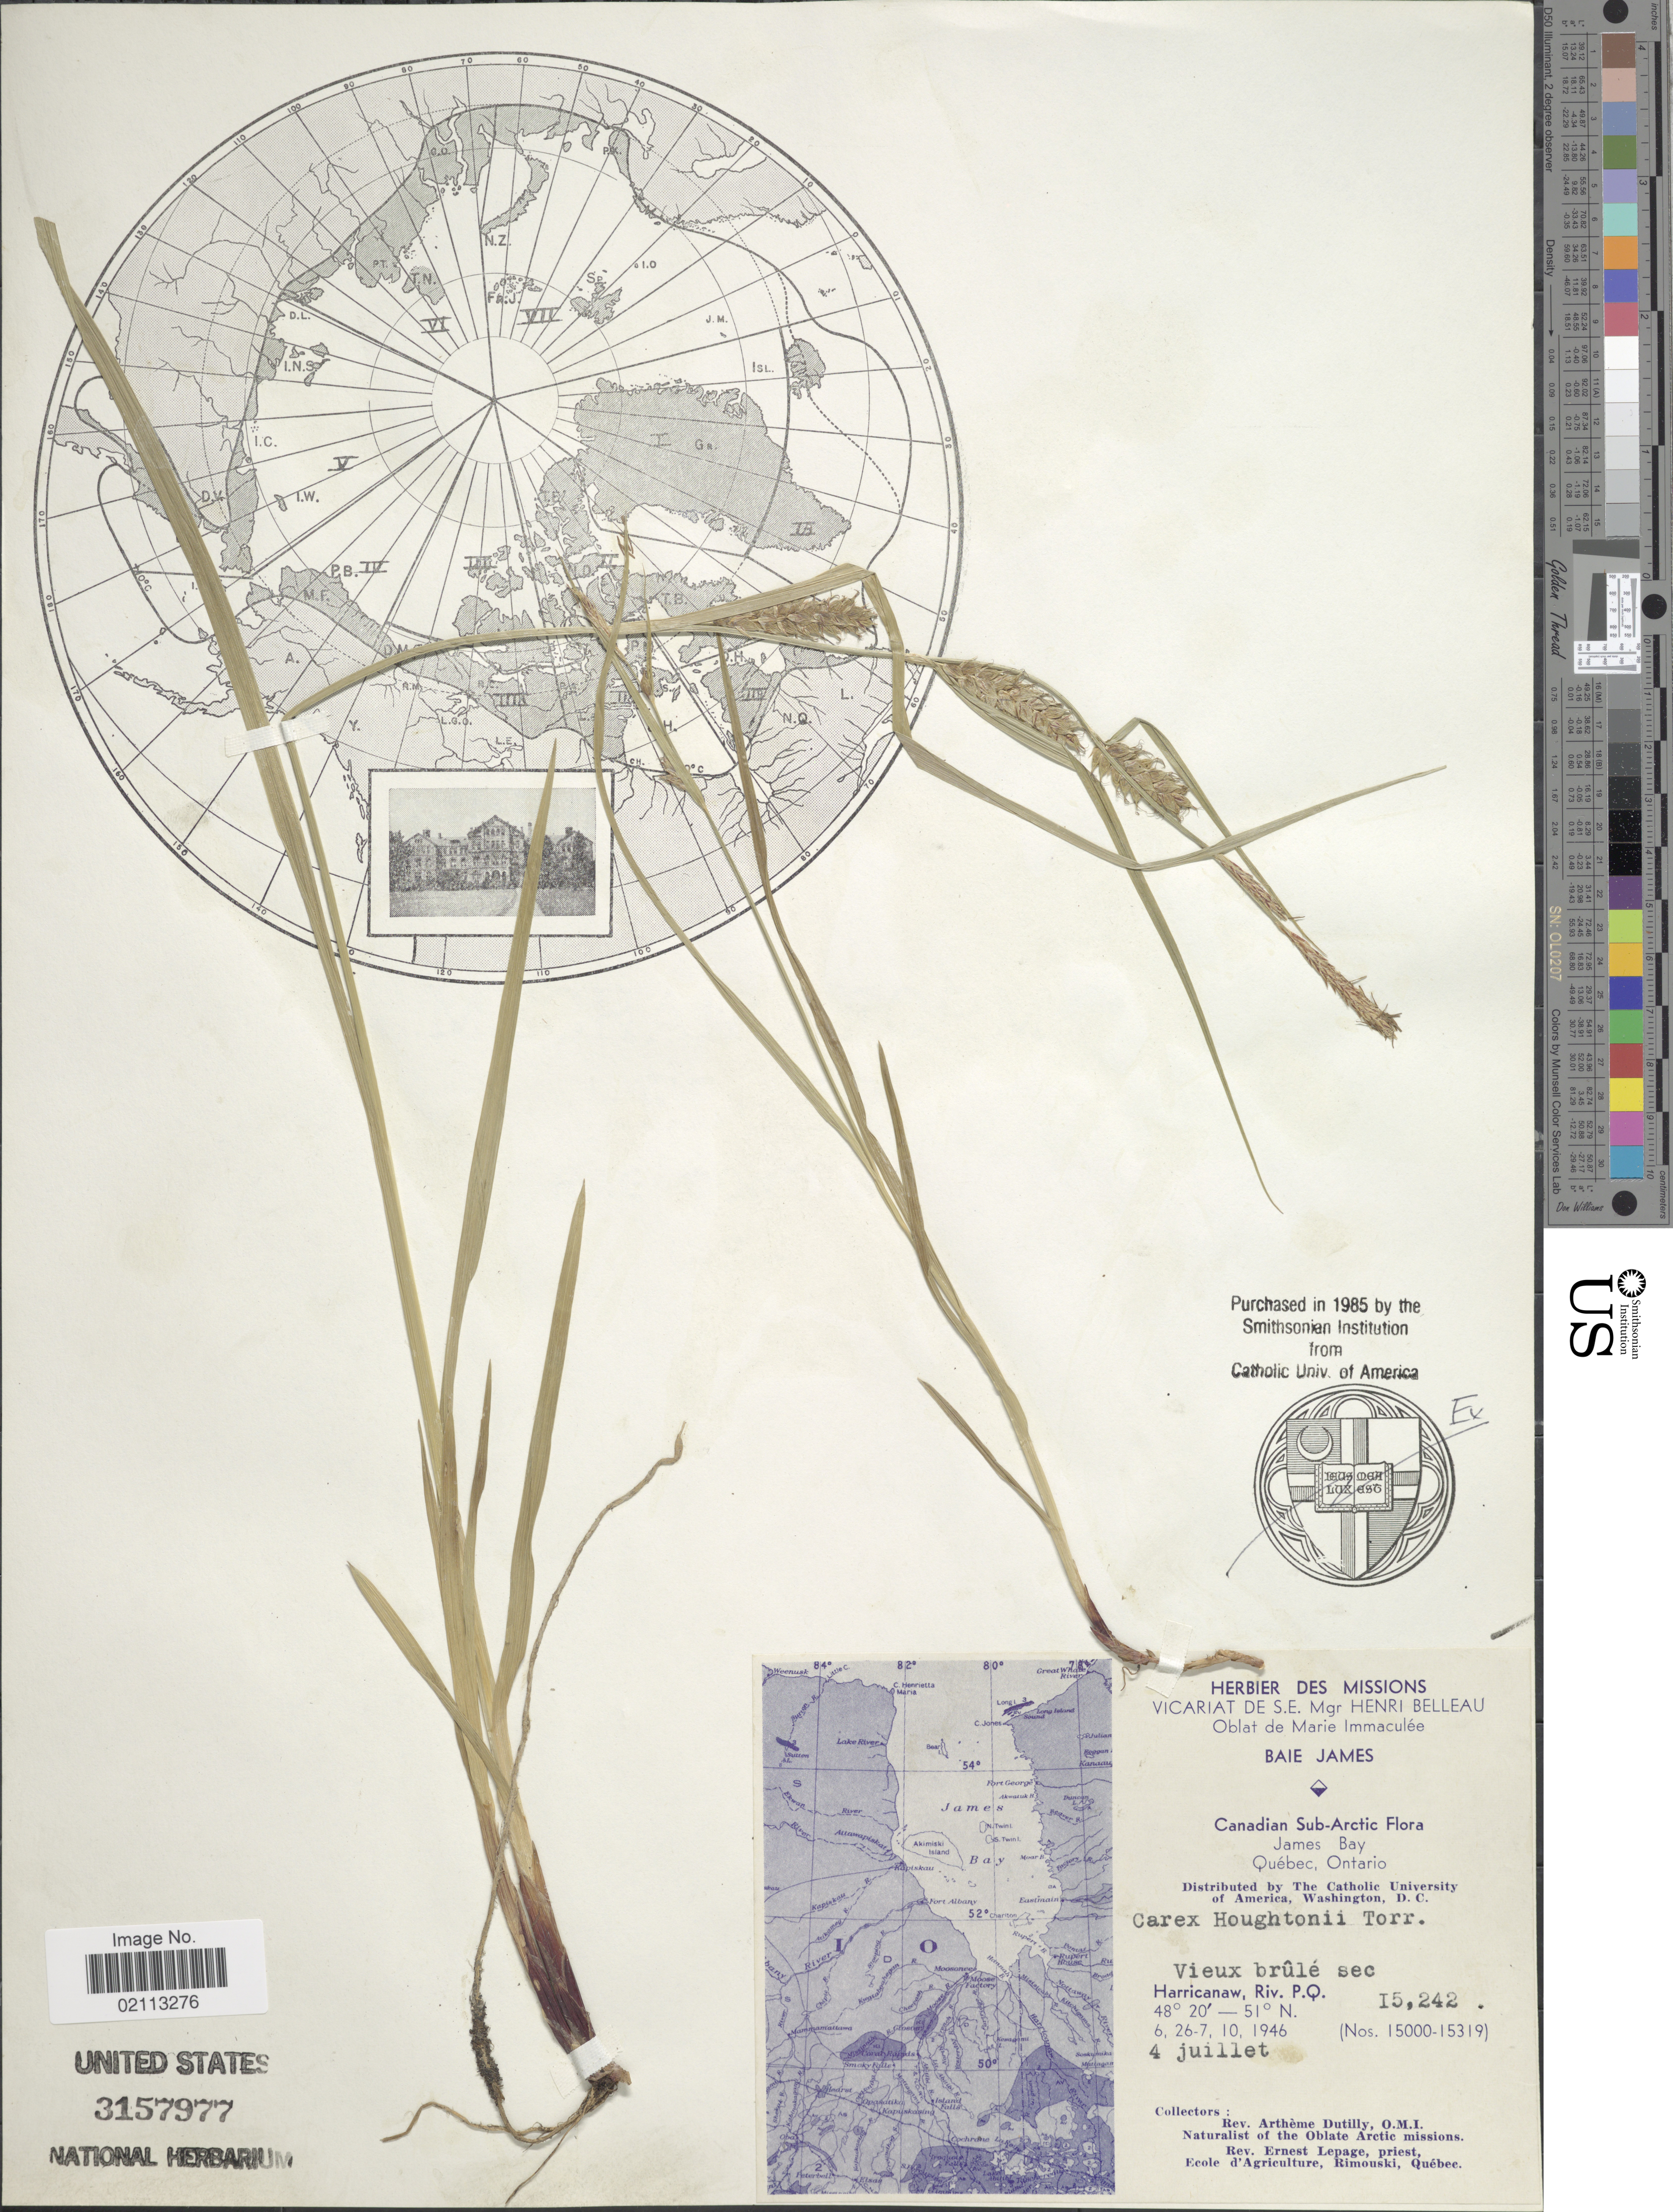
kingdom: Plantae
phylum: Tracheophyta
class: Liliopsida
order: Poales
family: Cyperaceae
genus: Carex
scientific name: Carex houghtoniana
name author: Torr. ex Dewey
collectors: A. Dutilly & E. Lepage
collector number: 15242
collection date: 1946-07-04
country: Canada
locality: Canadian Sub-Arctic, James Bay, Québec, Ontario, Vieux brûlé sec. Harricanaw, Riv. P.Q.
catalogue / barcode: US 3157977